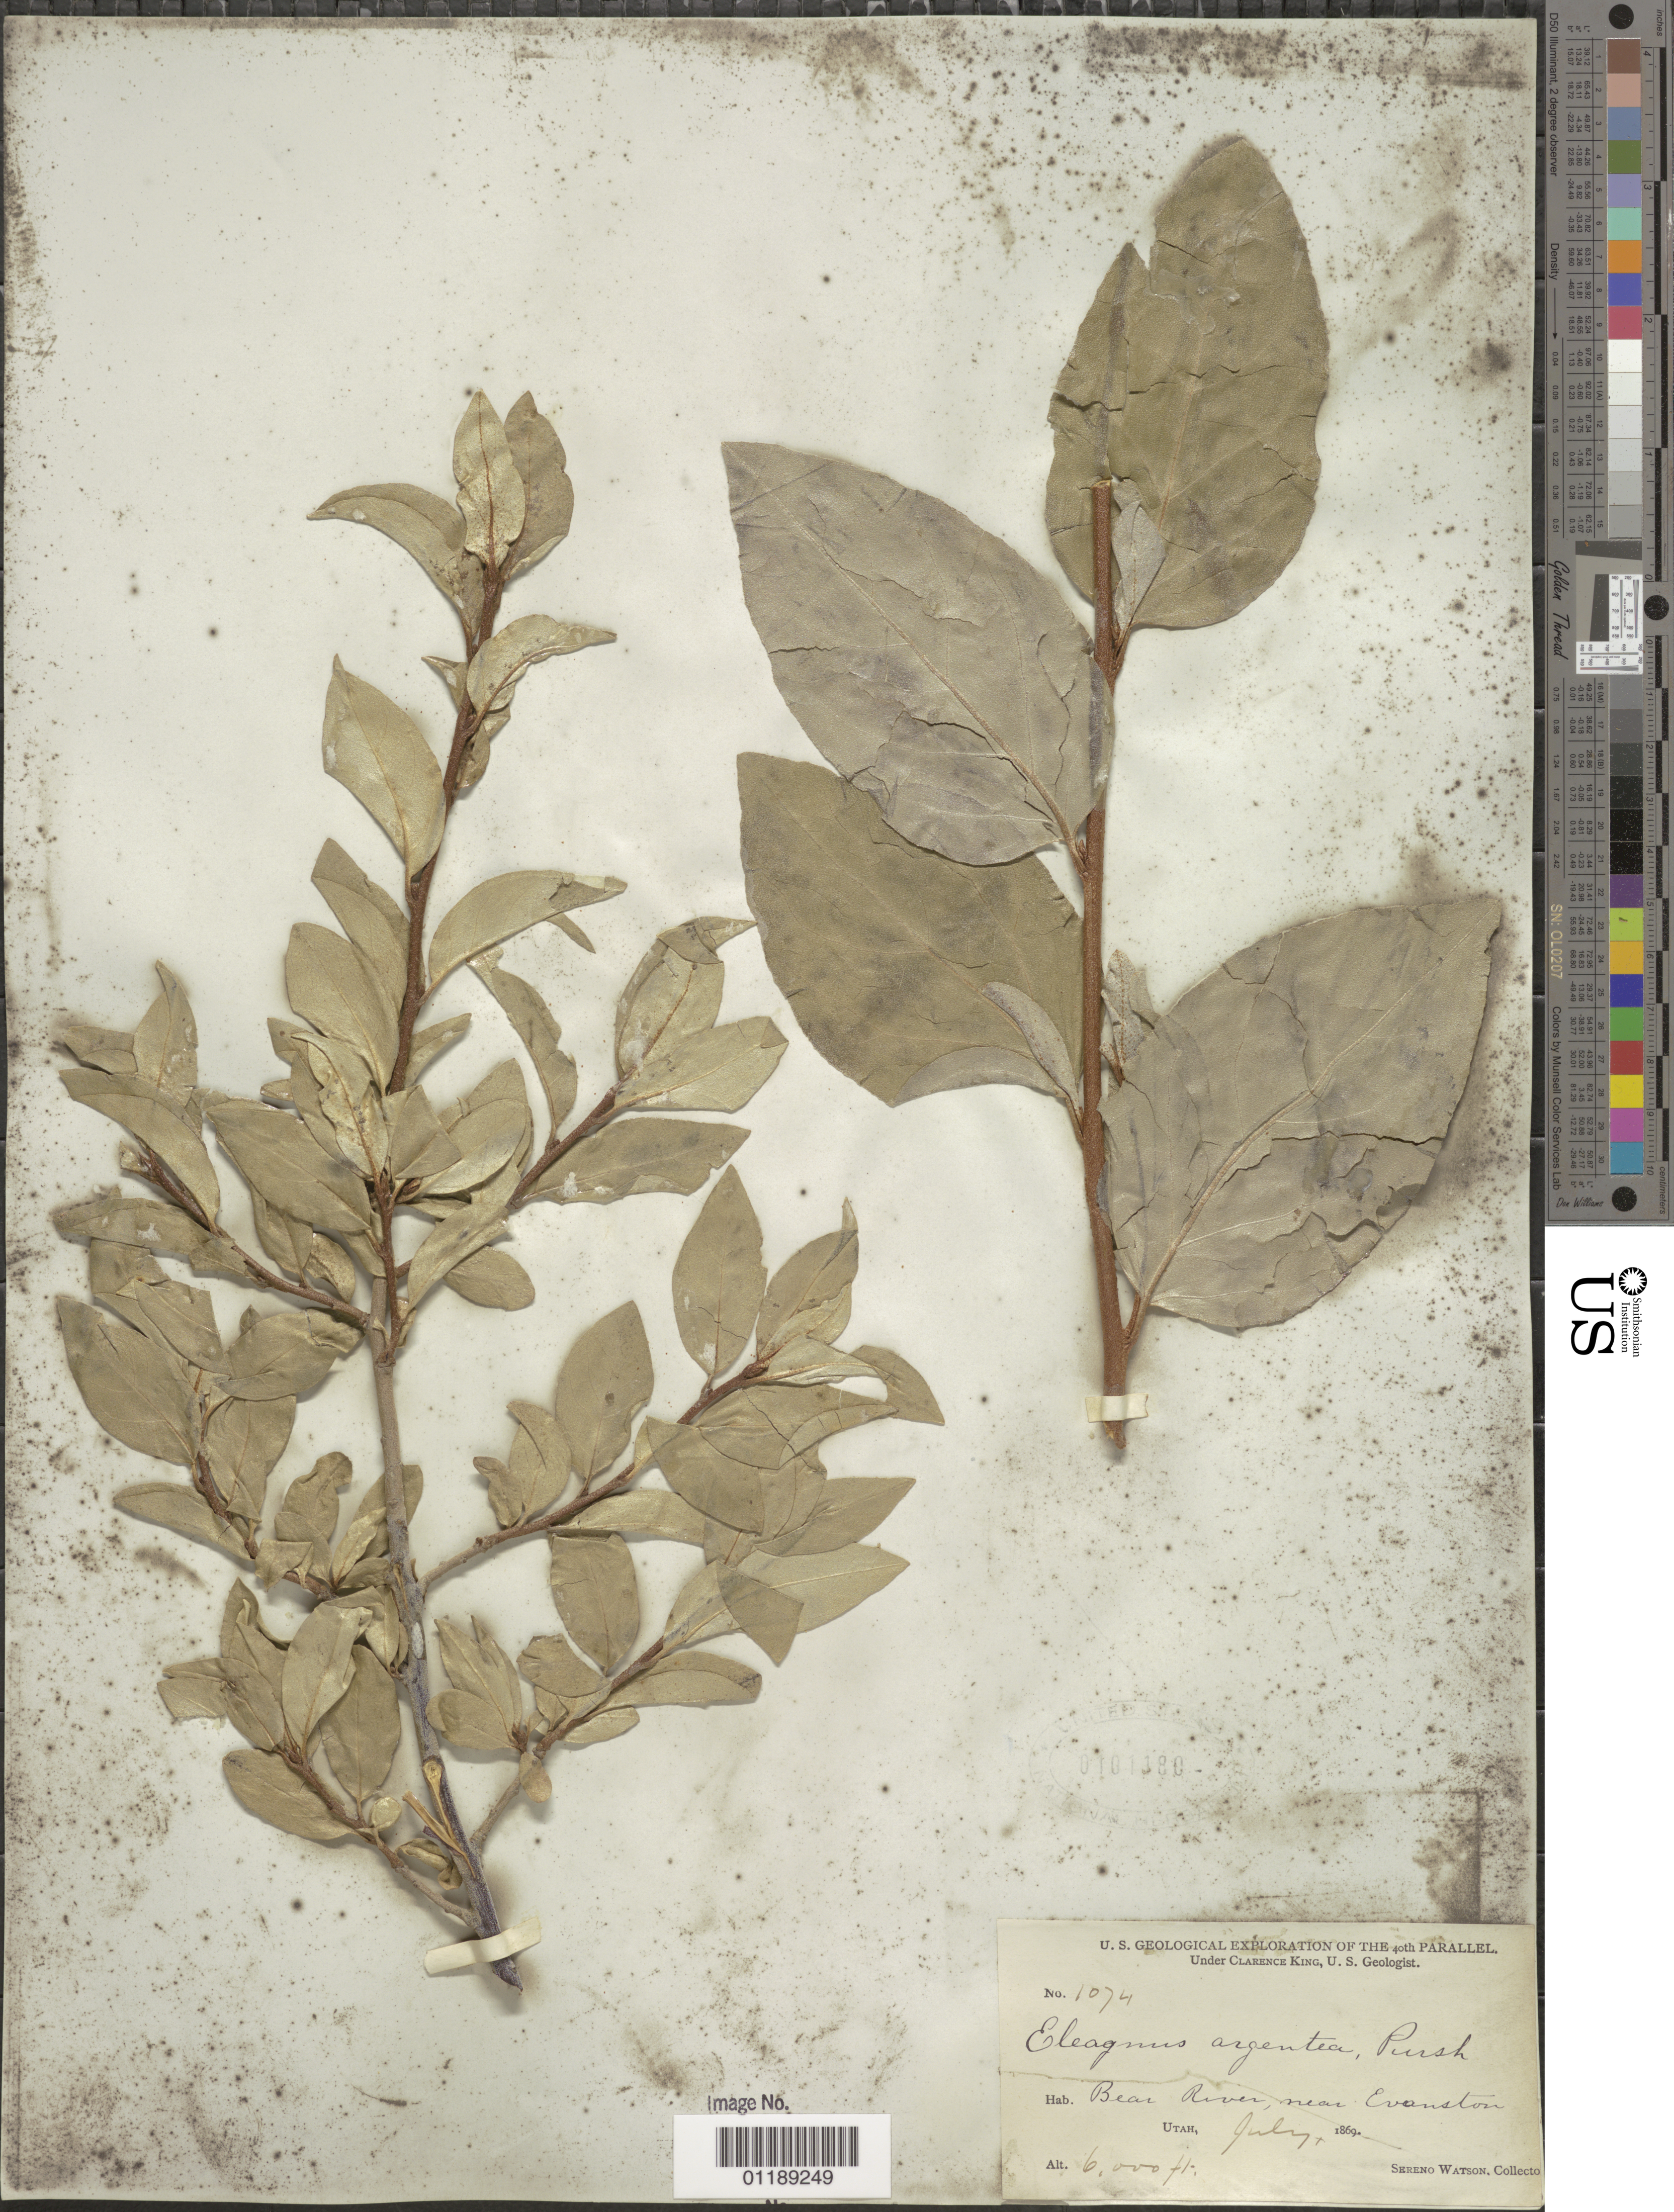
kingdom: Plantae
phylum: Tracheophyta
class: Magnoliopsida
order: Rosales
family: Elaeagnaceae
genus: Elaeagnus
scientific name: Elaeagnus commutata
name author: Bernh. ex Rydb.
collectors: S. Watson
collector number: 1074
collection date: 1869-07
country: United States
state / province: Utah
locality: Bear River, near Evanston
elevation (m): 1829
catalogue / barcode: US 101180